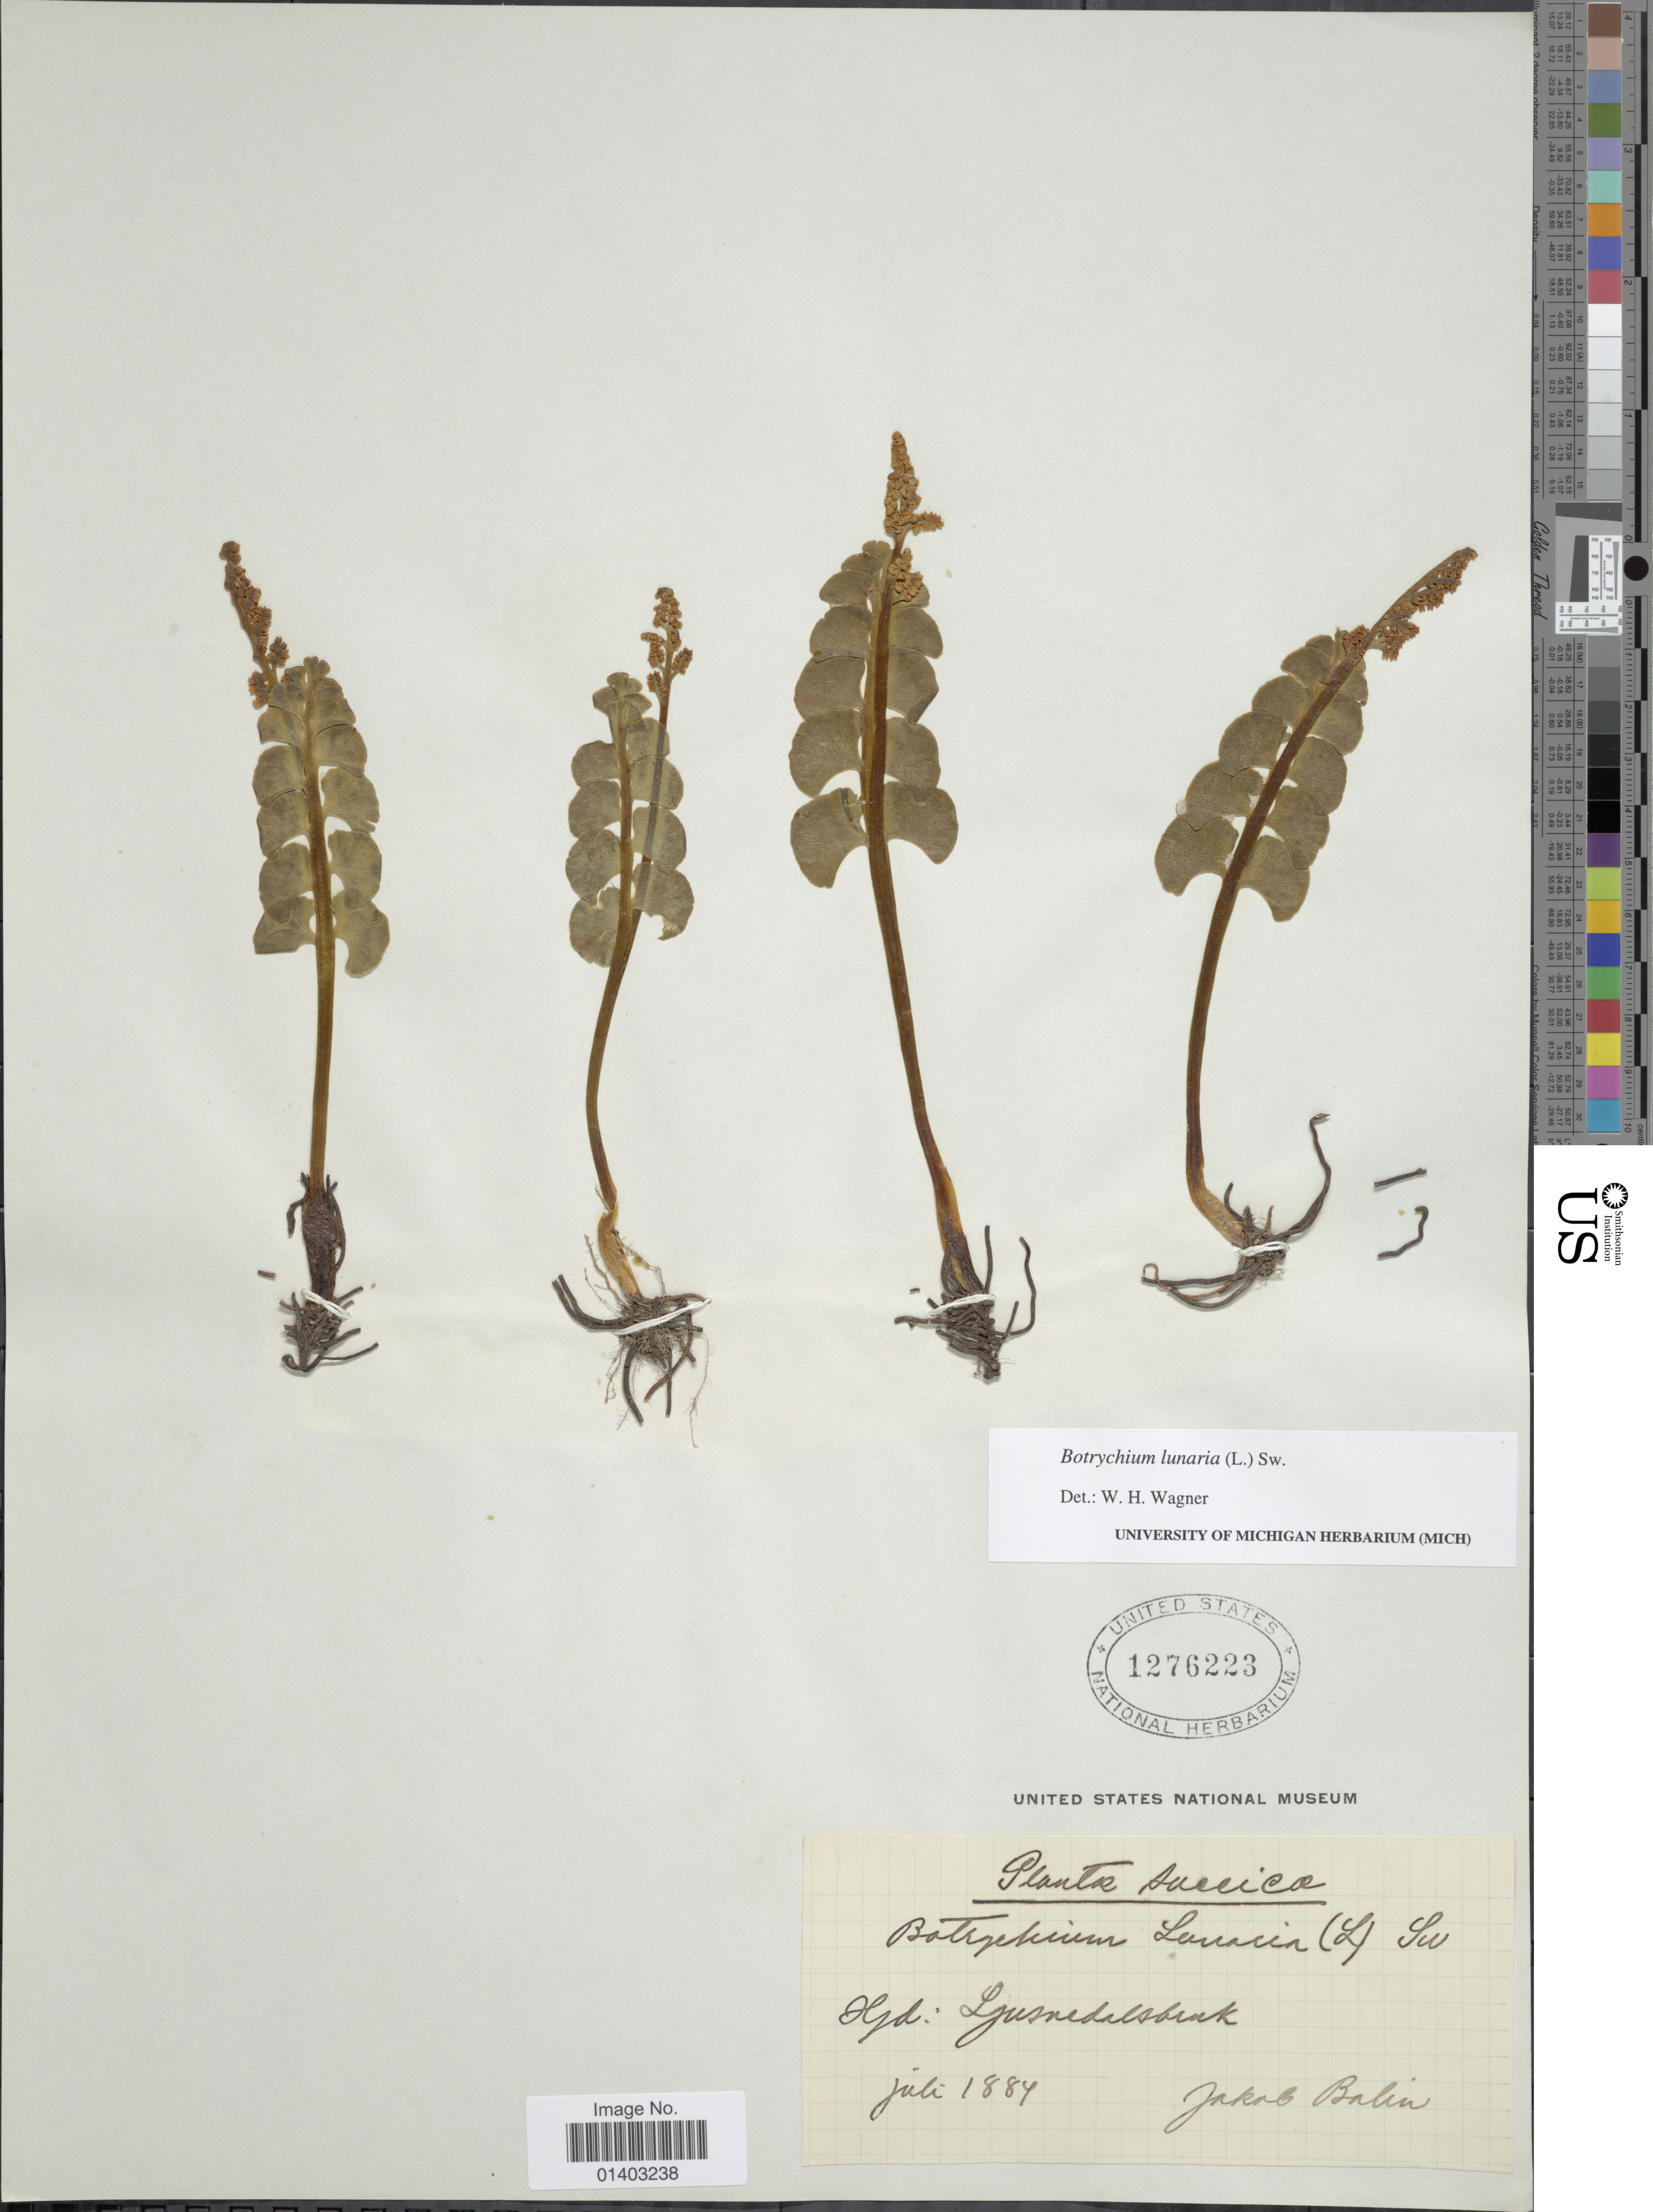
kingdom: Plantae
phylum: Tracheophyta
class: Polypodiopsida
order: Ophioglossales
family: Ophioglossaceae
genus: Botrychium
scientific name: Botrychium lunaria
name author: (L.) Sw.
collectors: J. Balin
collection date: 1884-07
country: Sweden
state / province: Jämtland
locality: Ljusnedalsbruk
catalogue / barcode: US 1276223